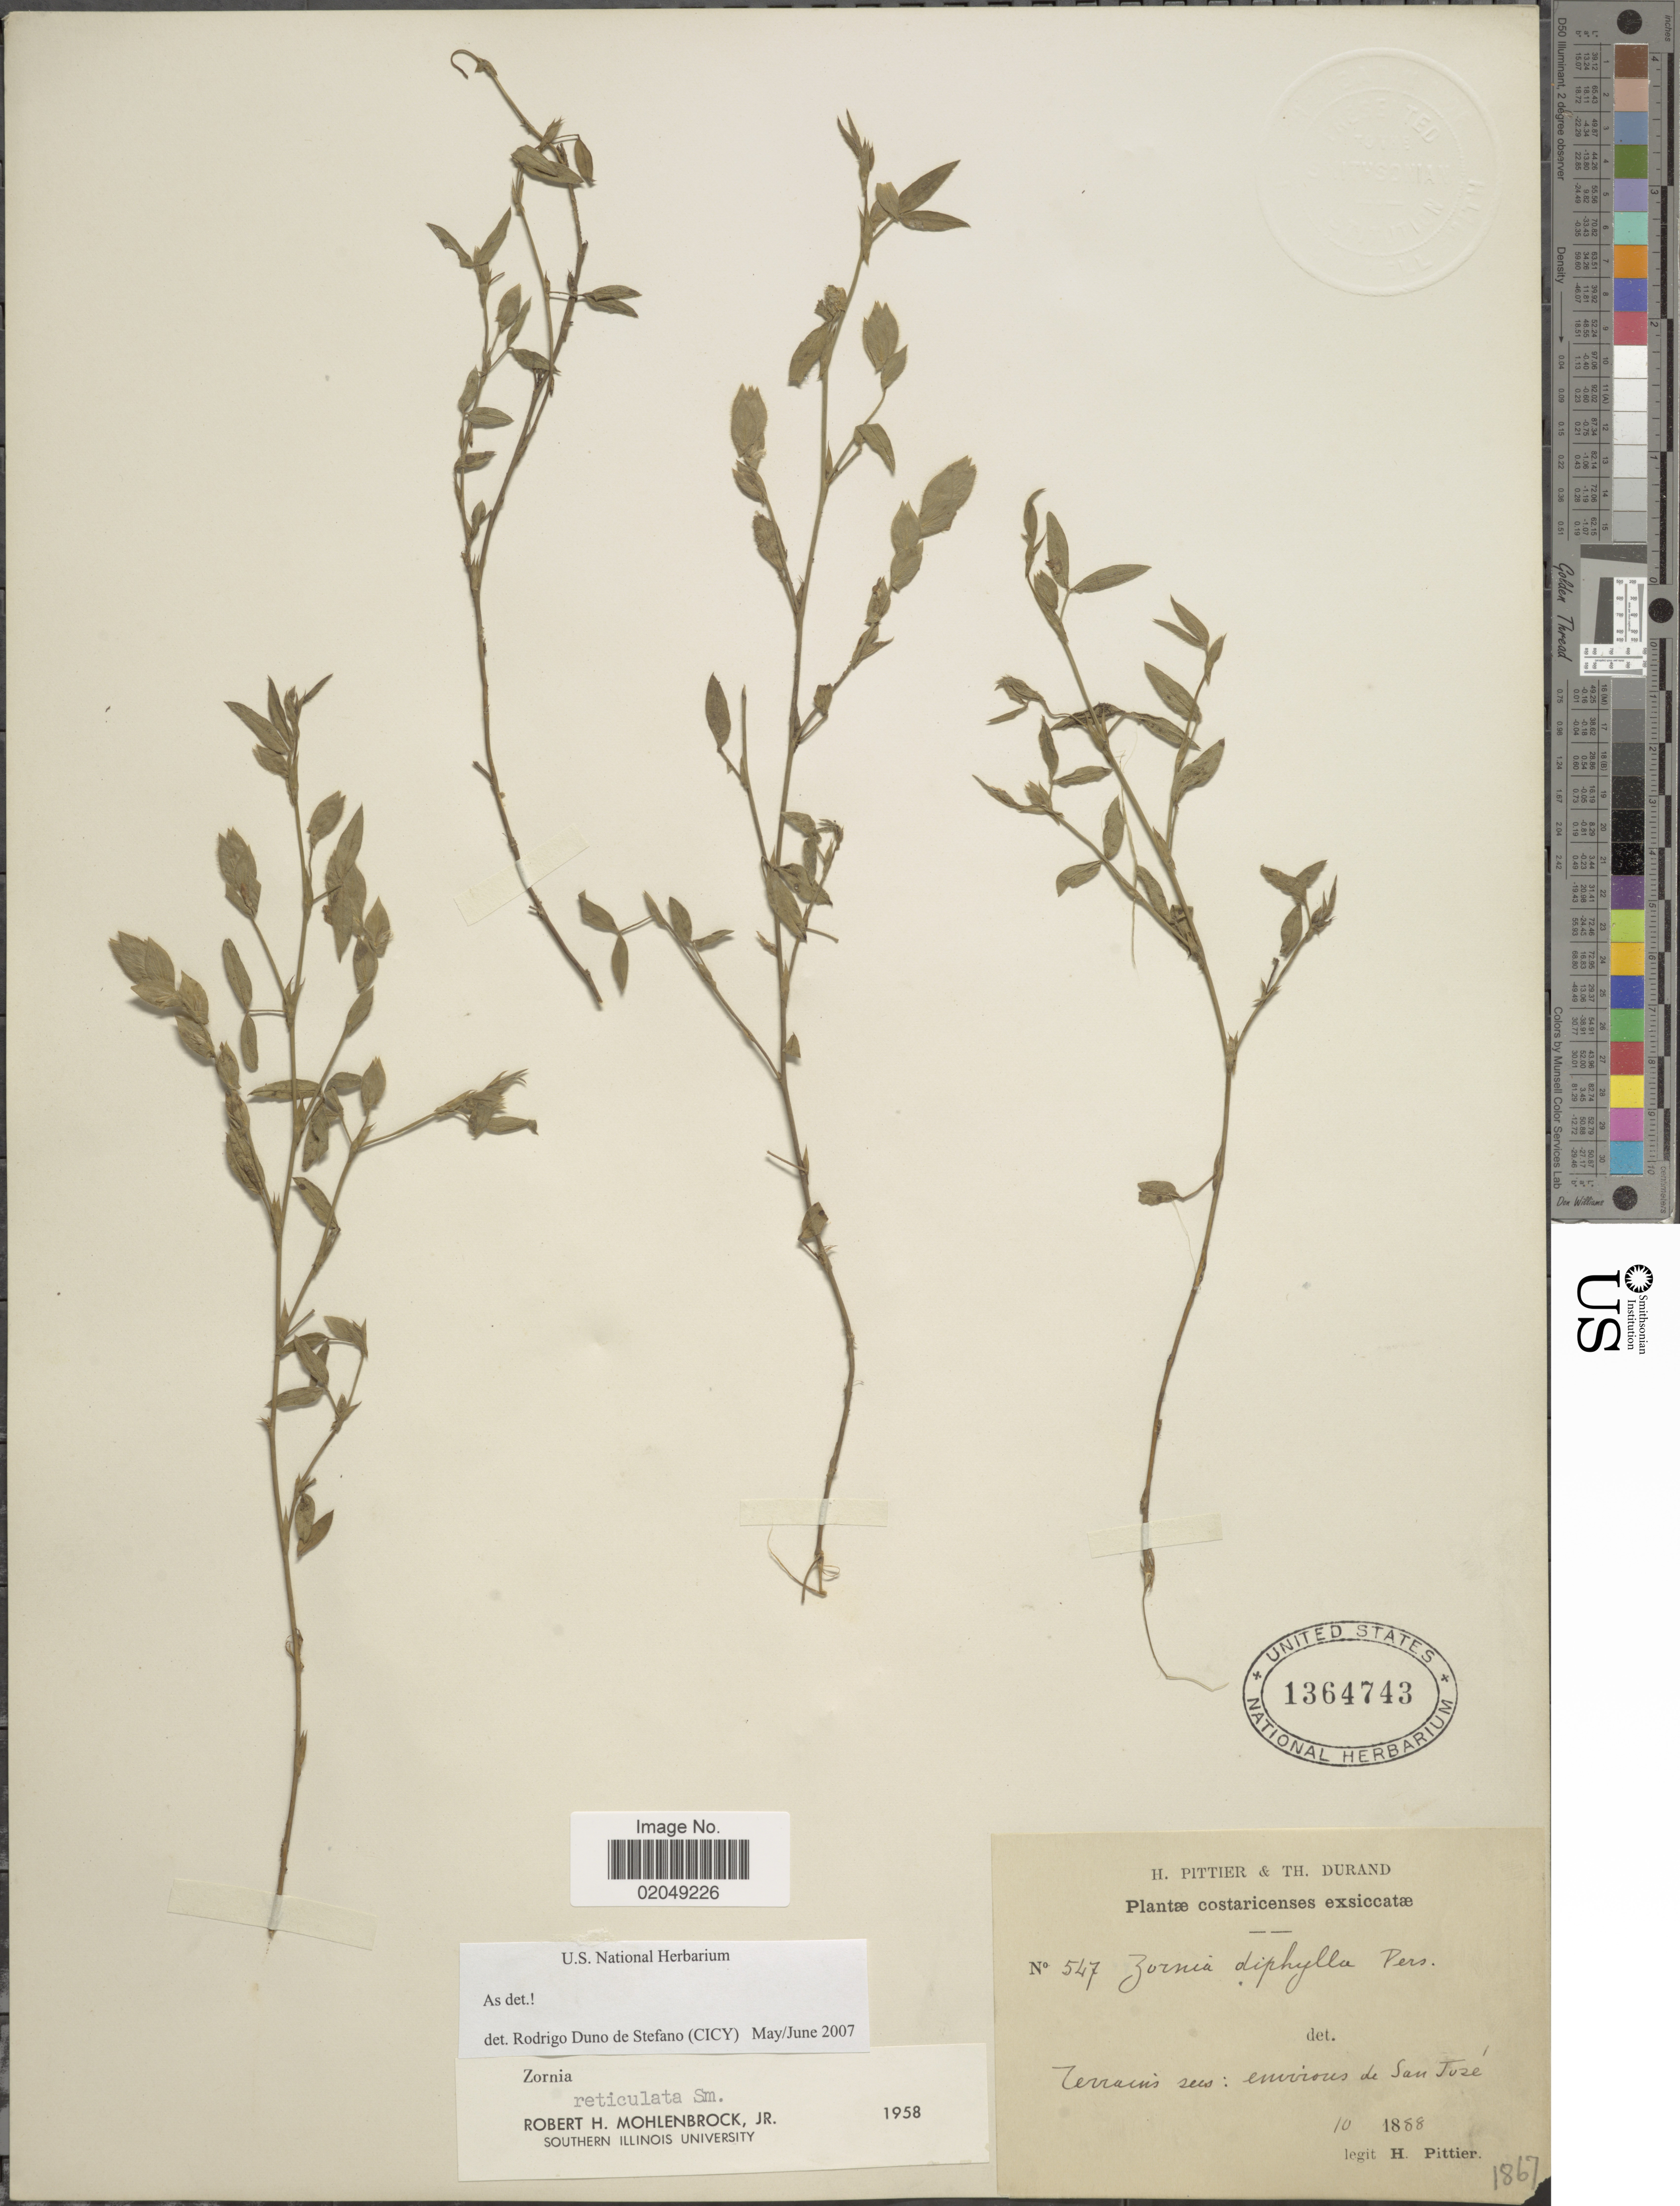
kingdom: Plantae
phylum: Tracheophyta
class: Magnoliopsida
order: Fabales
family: Fabaceae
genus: Zornia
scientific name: Zornia reticulata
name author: Sm.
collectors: H. F. Pittier & T. Durand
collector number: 547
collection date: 1888-10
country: Costa Rica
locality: Terrains sus: environs de San Jose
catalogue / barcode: US 1364743